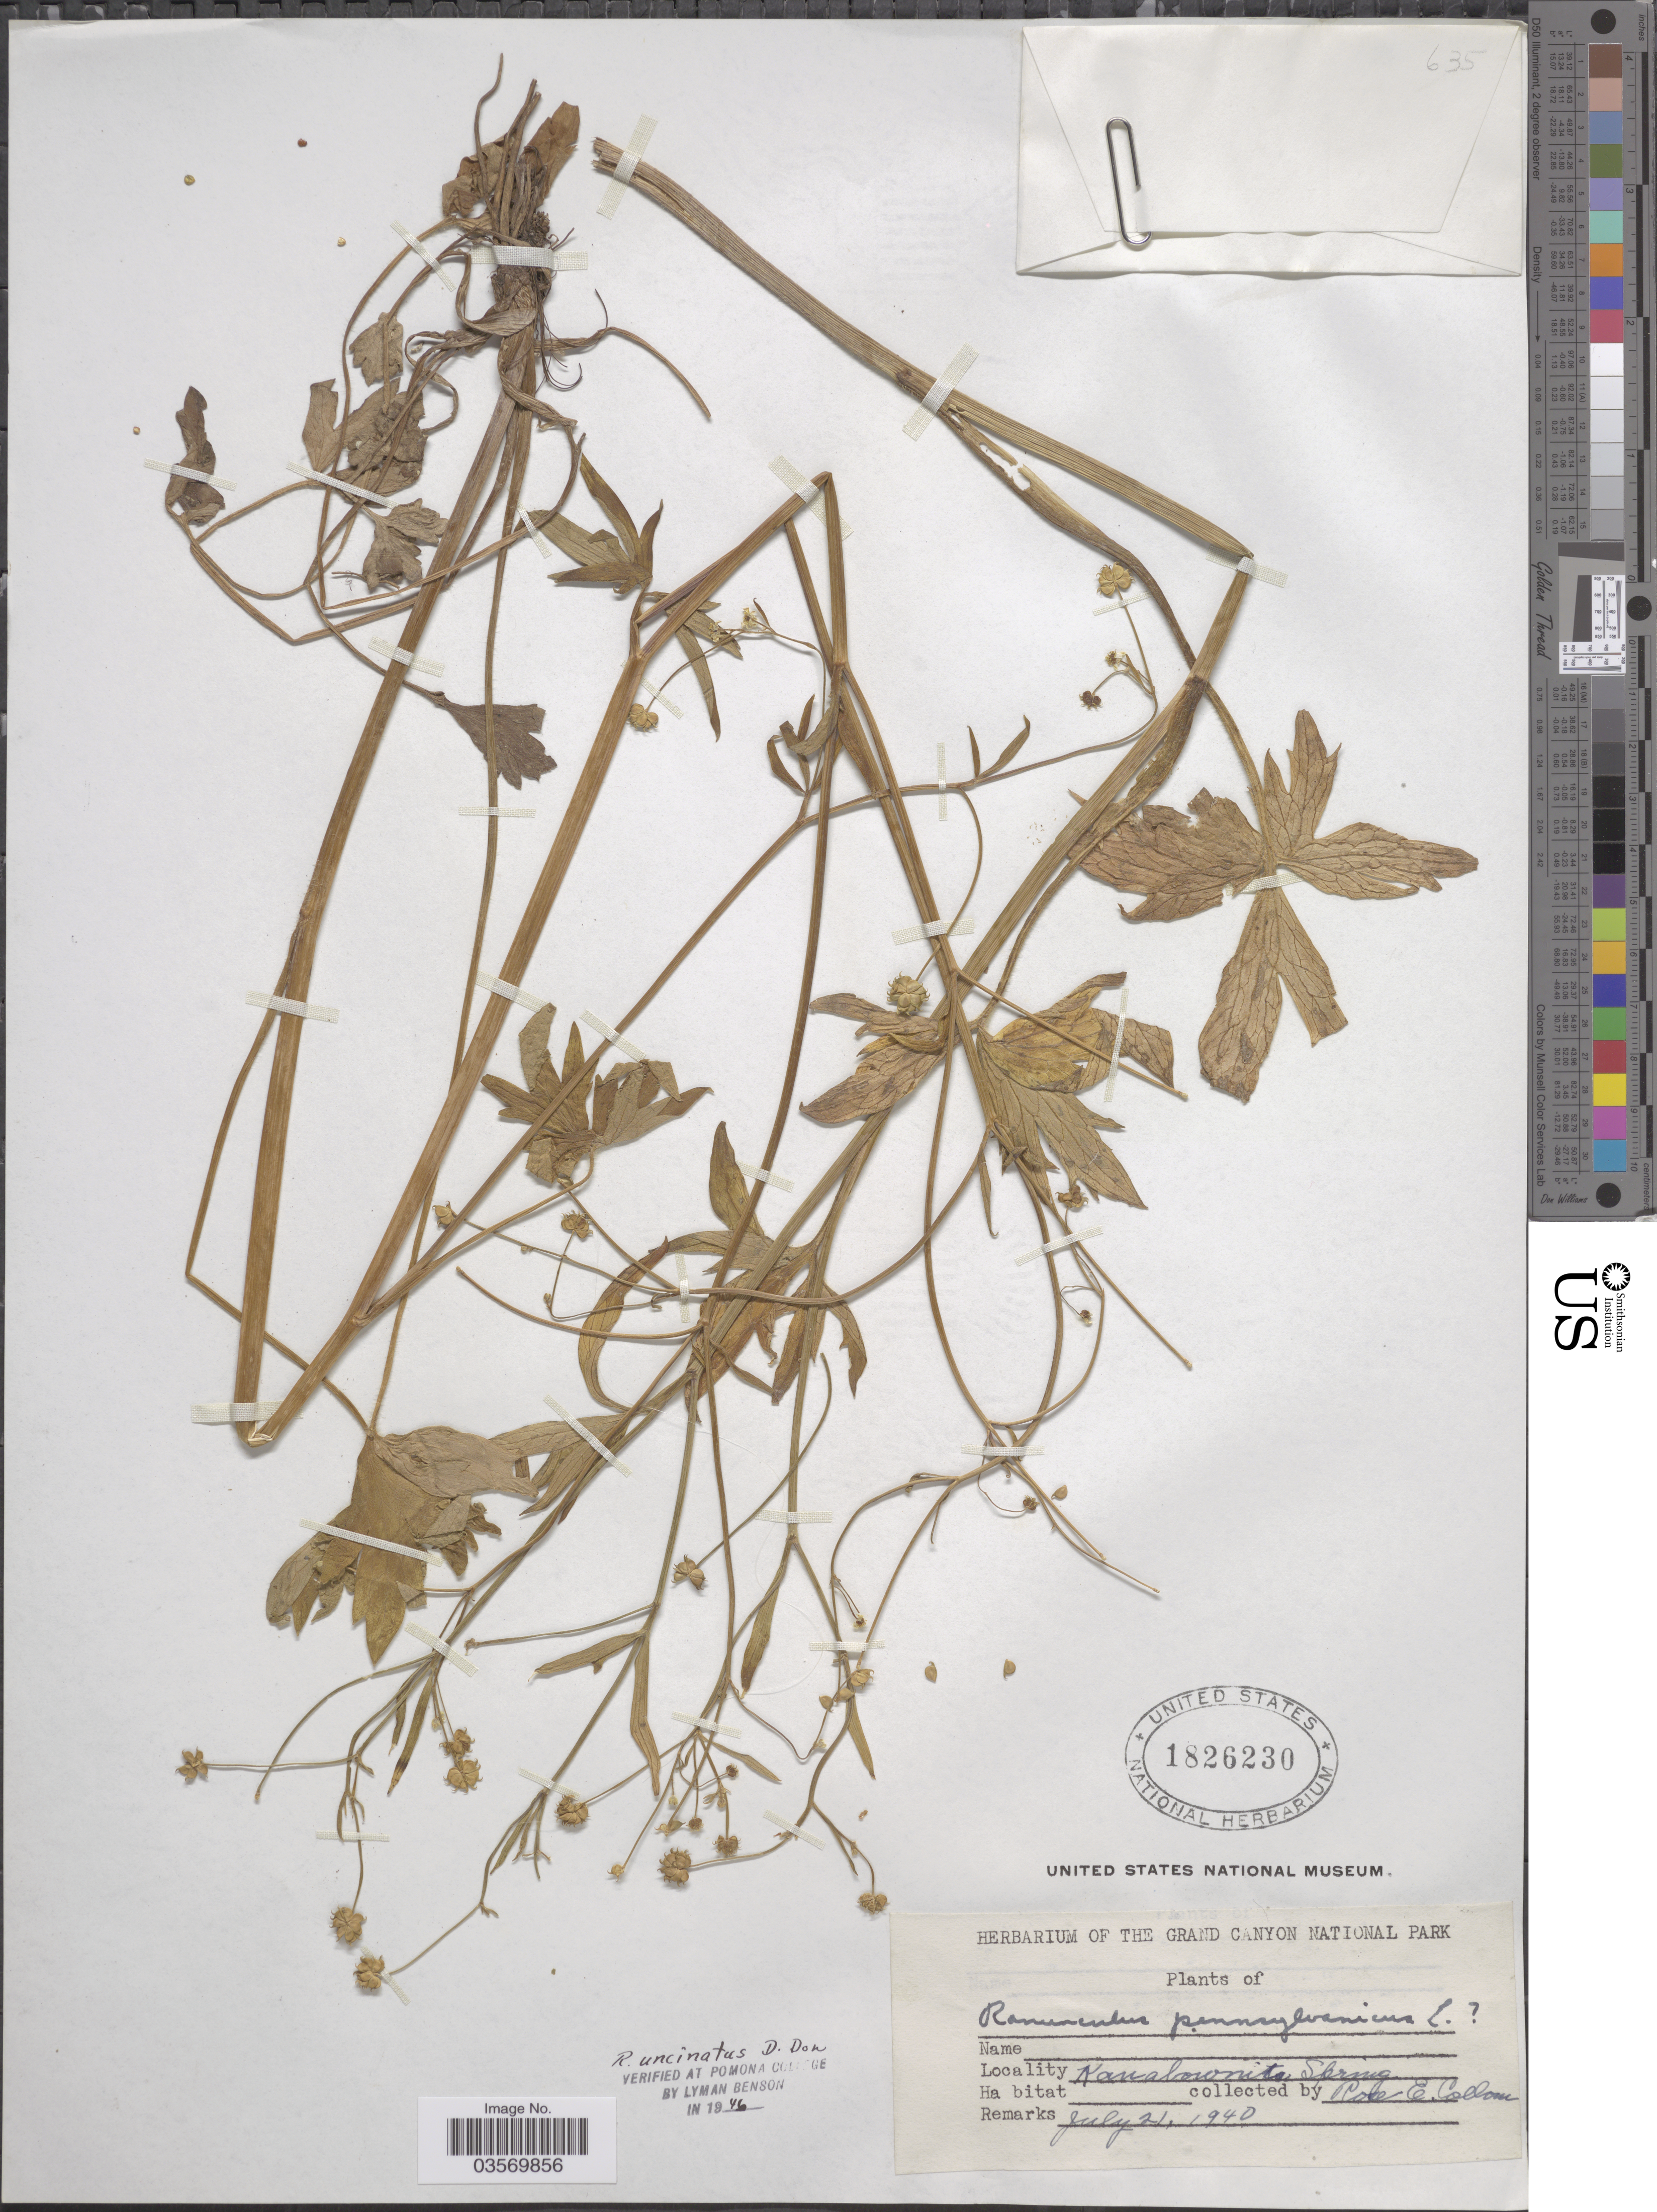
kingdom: Plantae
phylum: Tracheophyta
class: Magnoliopsida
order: Ranunculales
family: Ranunculaceae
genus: Ranunculus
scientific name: Ranunculus uncinatus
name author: D. Don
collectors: R. E. Collom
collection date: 1940-07-21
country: United States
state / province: Arizona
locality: Kanabownits Spring.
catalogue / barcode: US 1826230